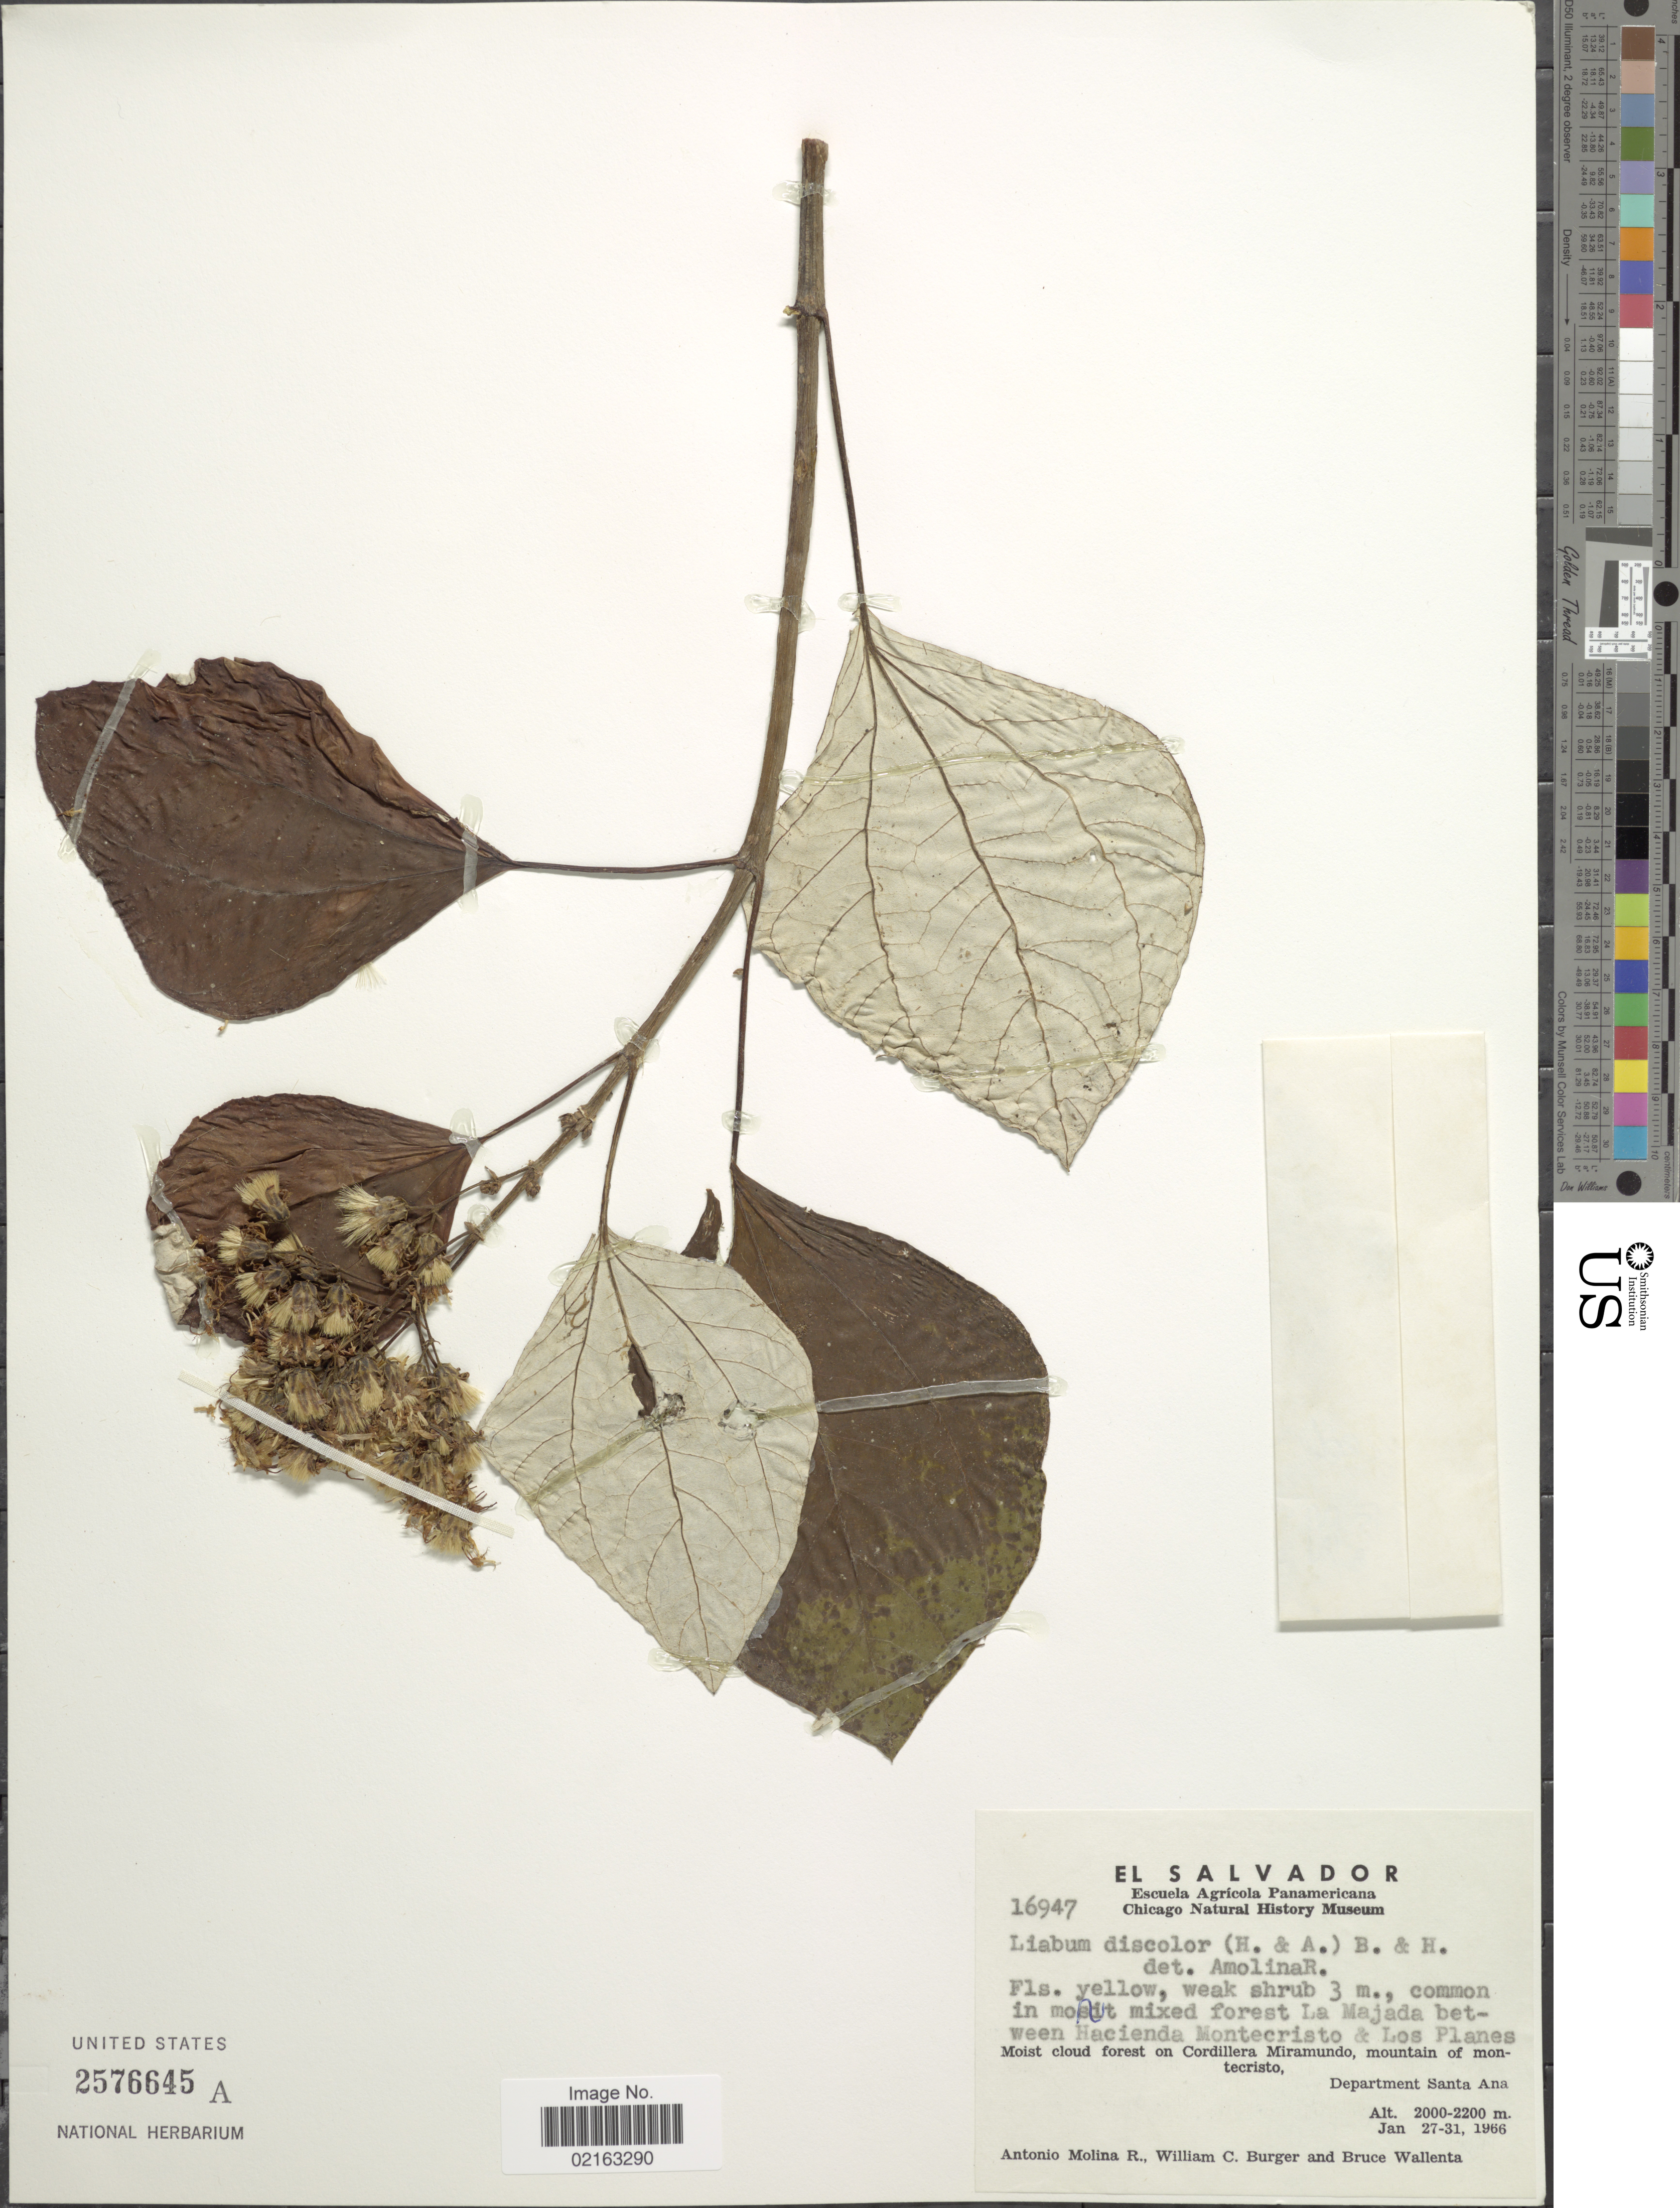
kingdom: Plantae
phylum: Tracheophyta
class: Magnoliopsida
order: Asterales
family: Asteraceae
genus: Sinclairia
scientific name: Sinclairia discolor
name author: Hook. & Arn.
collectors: A. Molina R., W. Burger & B. Wallenta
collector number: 16947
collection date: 1966-01-27/1966-01-31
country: El Salvador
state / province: Santa Ana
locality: Common in moist mixed forest La Majada between Hacienda Montecristo & Los Planes. Moist cloud forest on Cordillera Miramundo, mountain of montecristo, Department Santa Ana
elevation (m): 2000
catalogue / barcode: US 2576645A